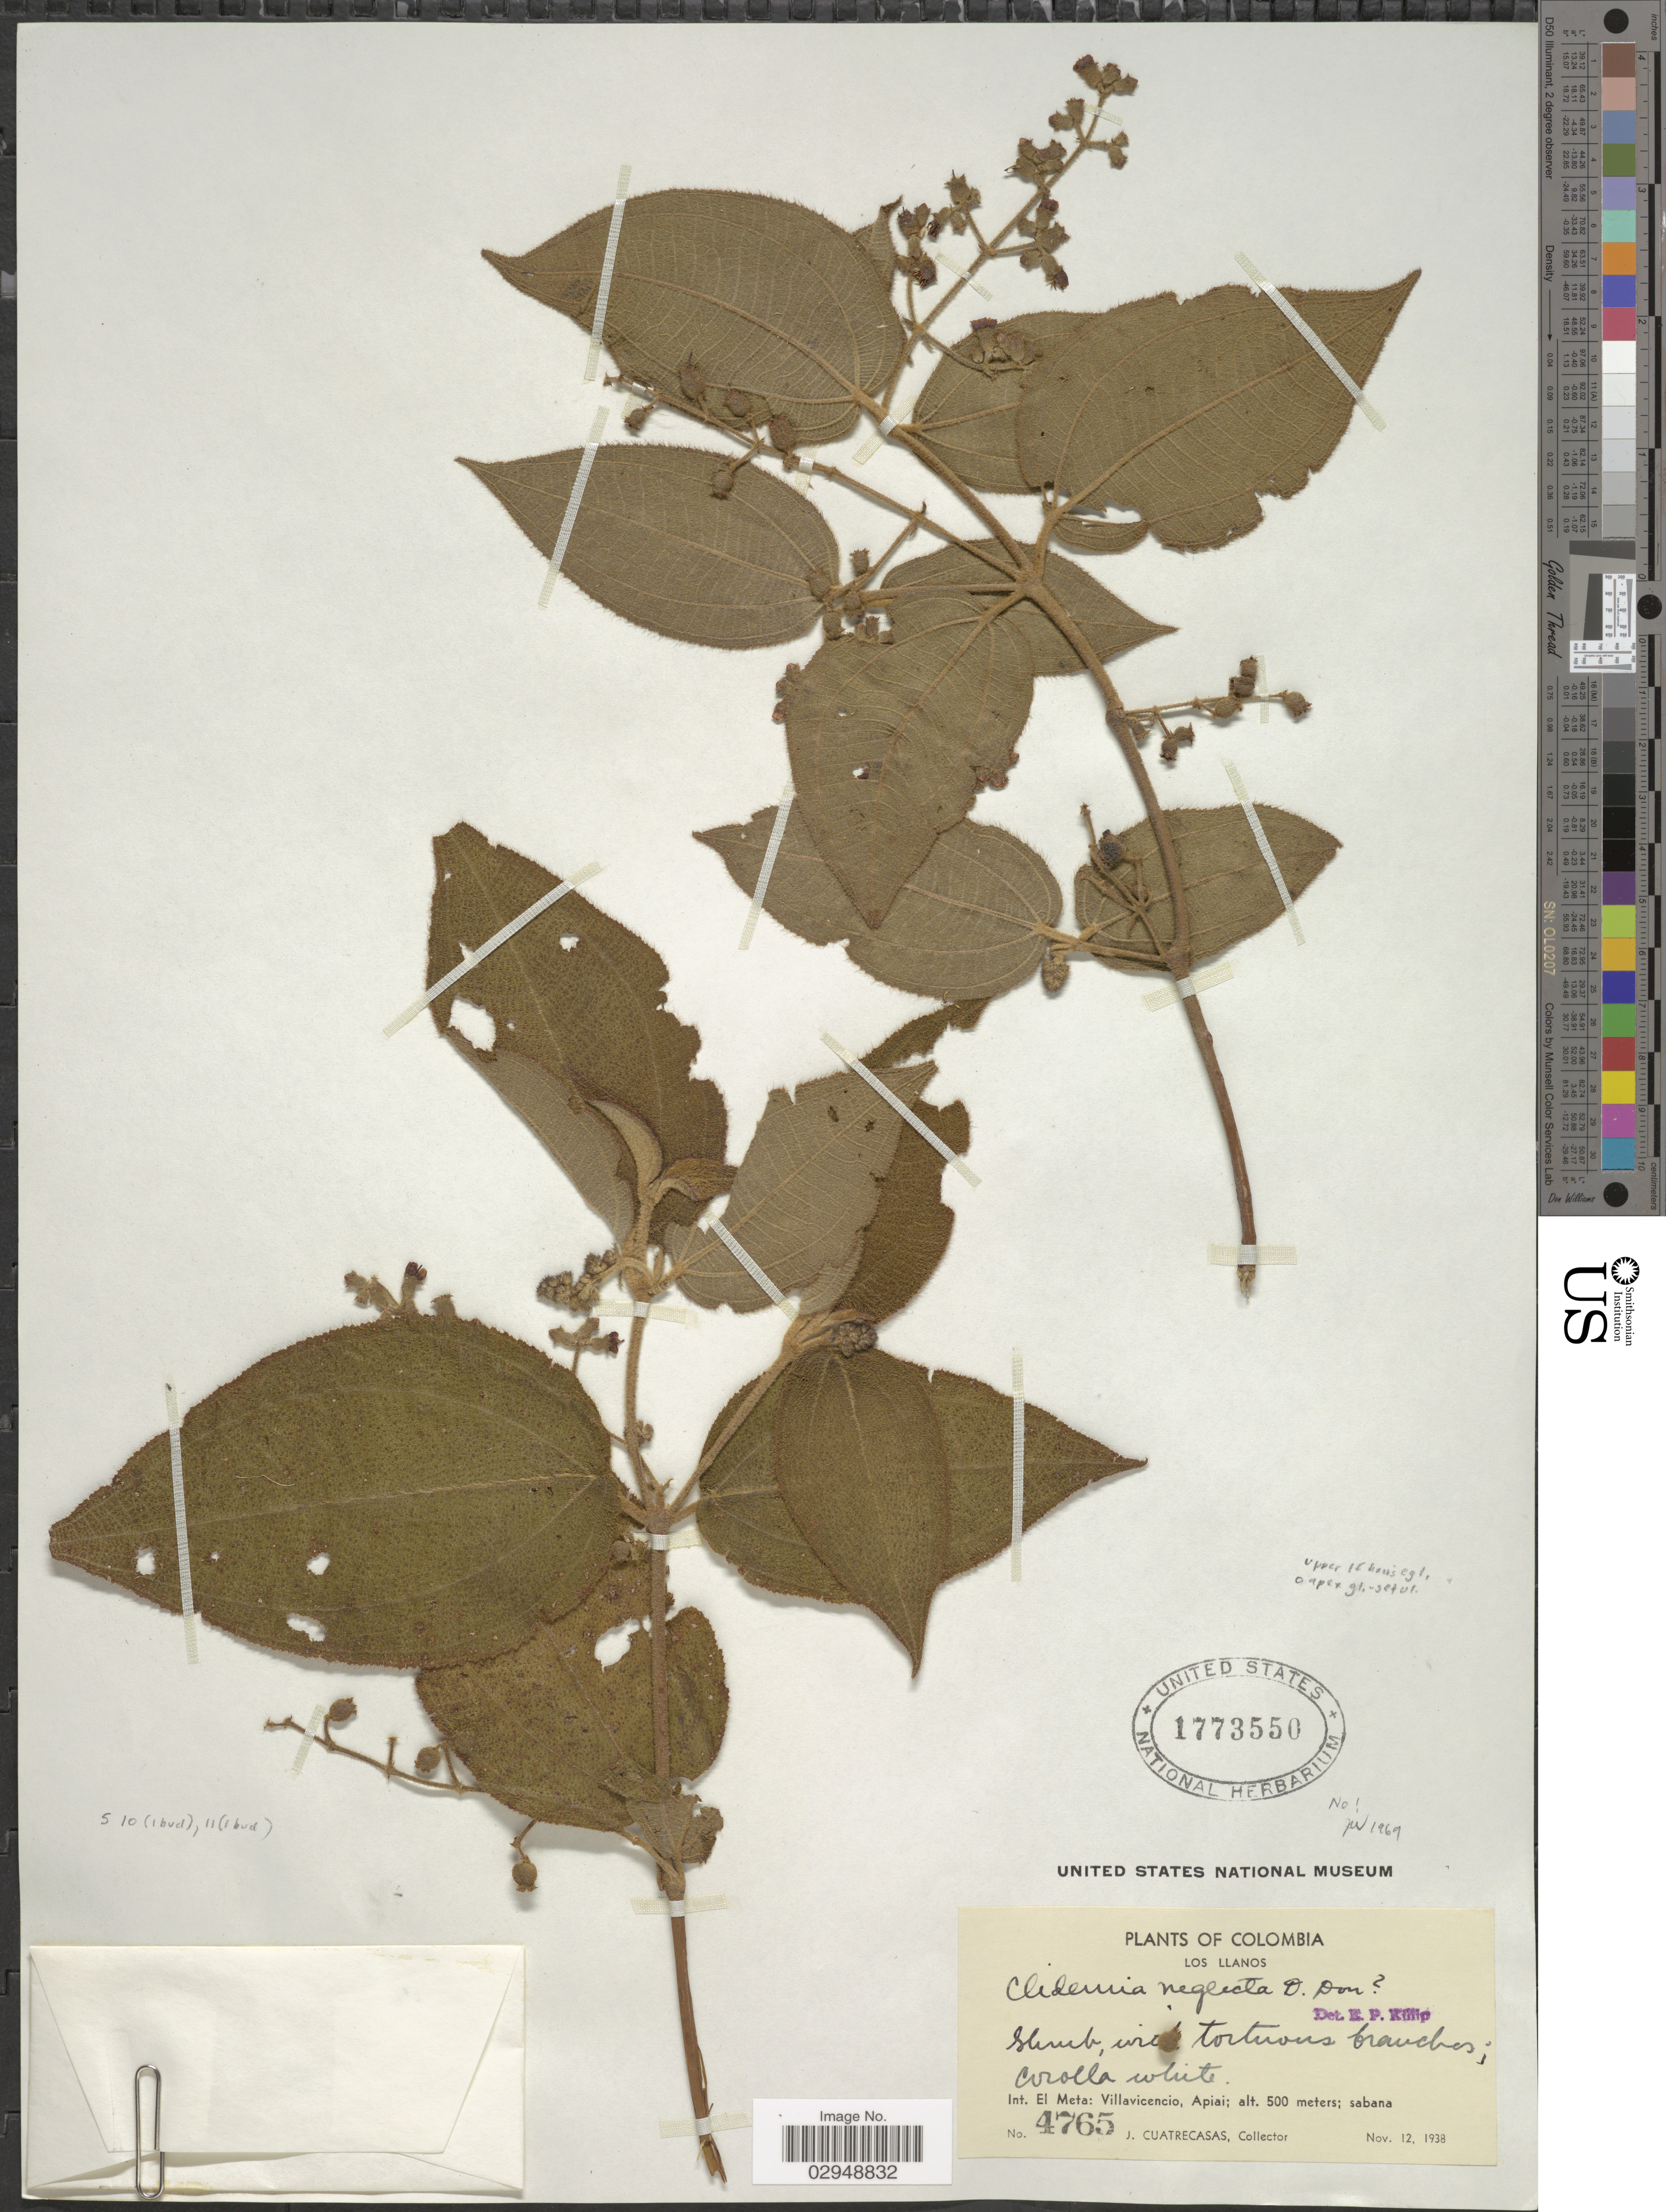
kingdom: Plantae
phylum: Tracheophyta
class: Magnoliopsida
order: Myrtales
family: Melastomataceae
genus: Clidemia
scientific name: Clidemia capitellata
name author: (Bonpl.) D. Don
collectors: J. Cuatrecasas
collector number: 4765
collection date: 1938-11-12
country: Colombia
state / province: Meta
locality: Los llanos. Int. El Meta: Villavicencio, Apiai.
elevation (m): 500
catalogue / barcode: US 1773550